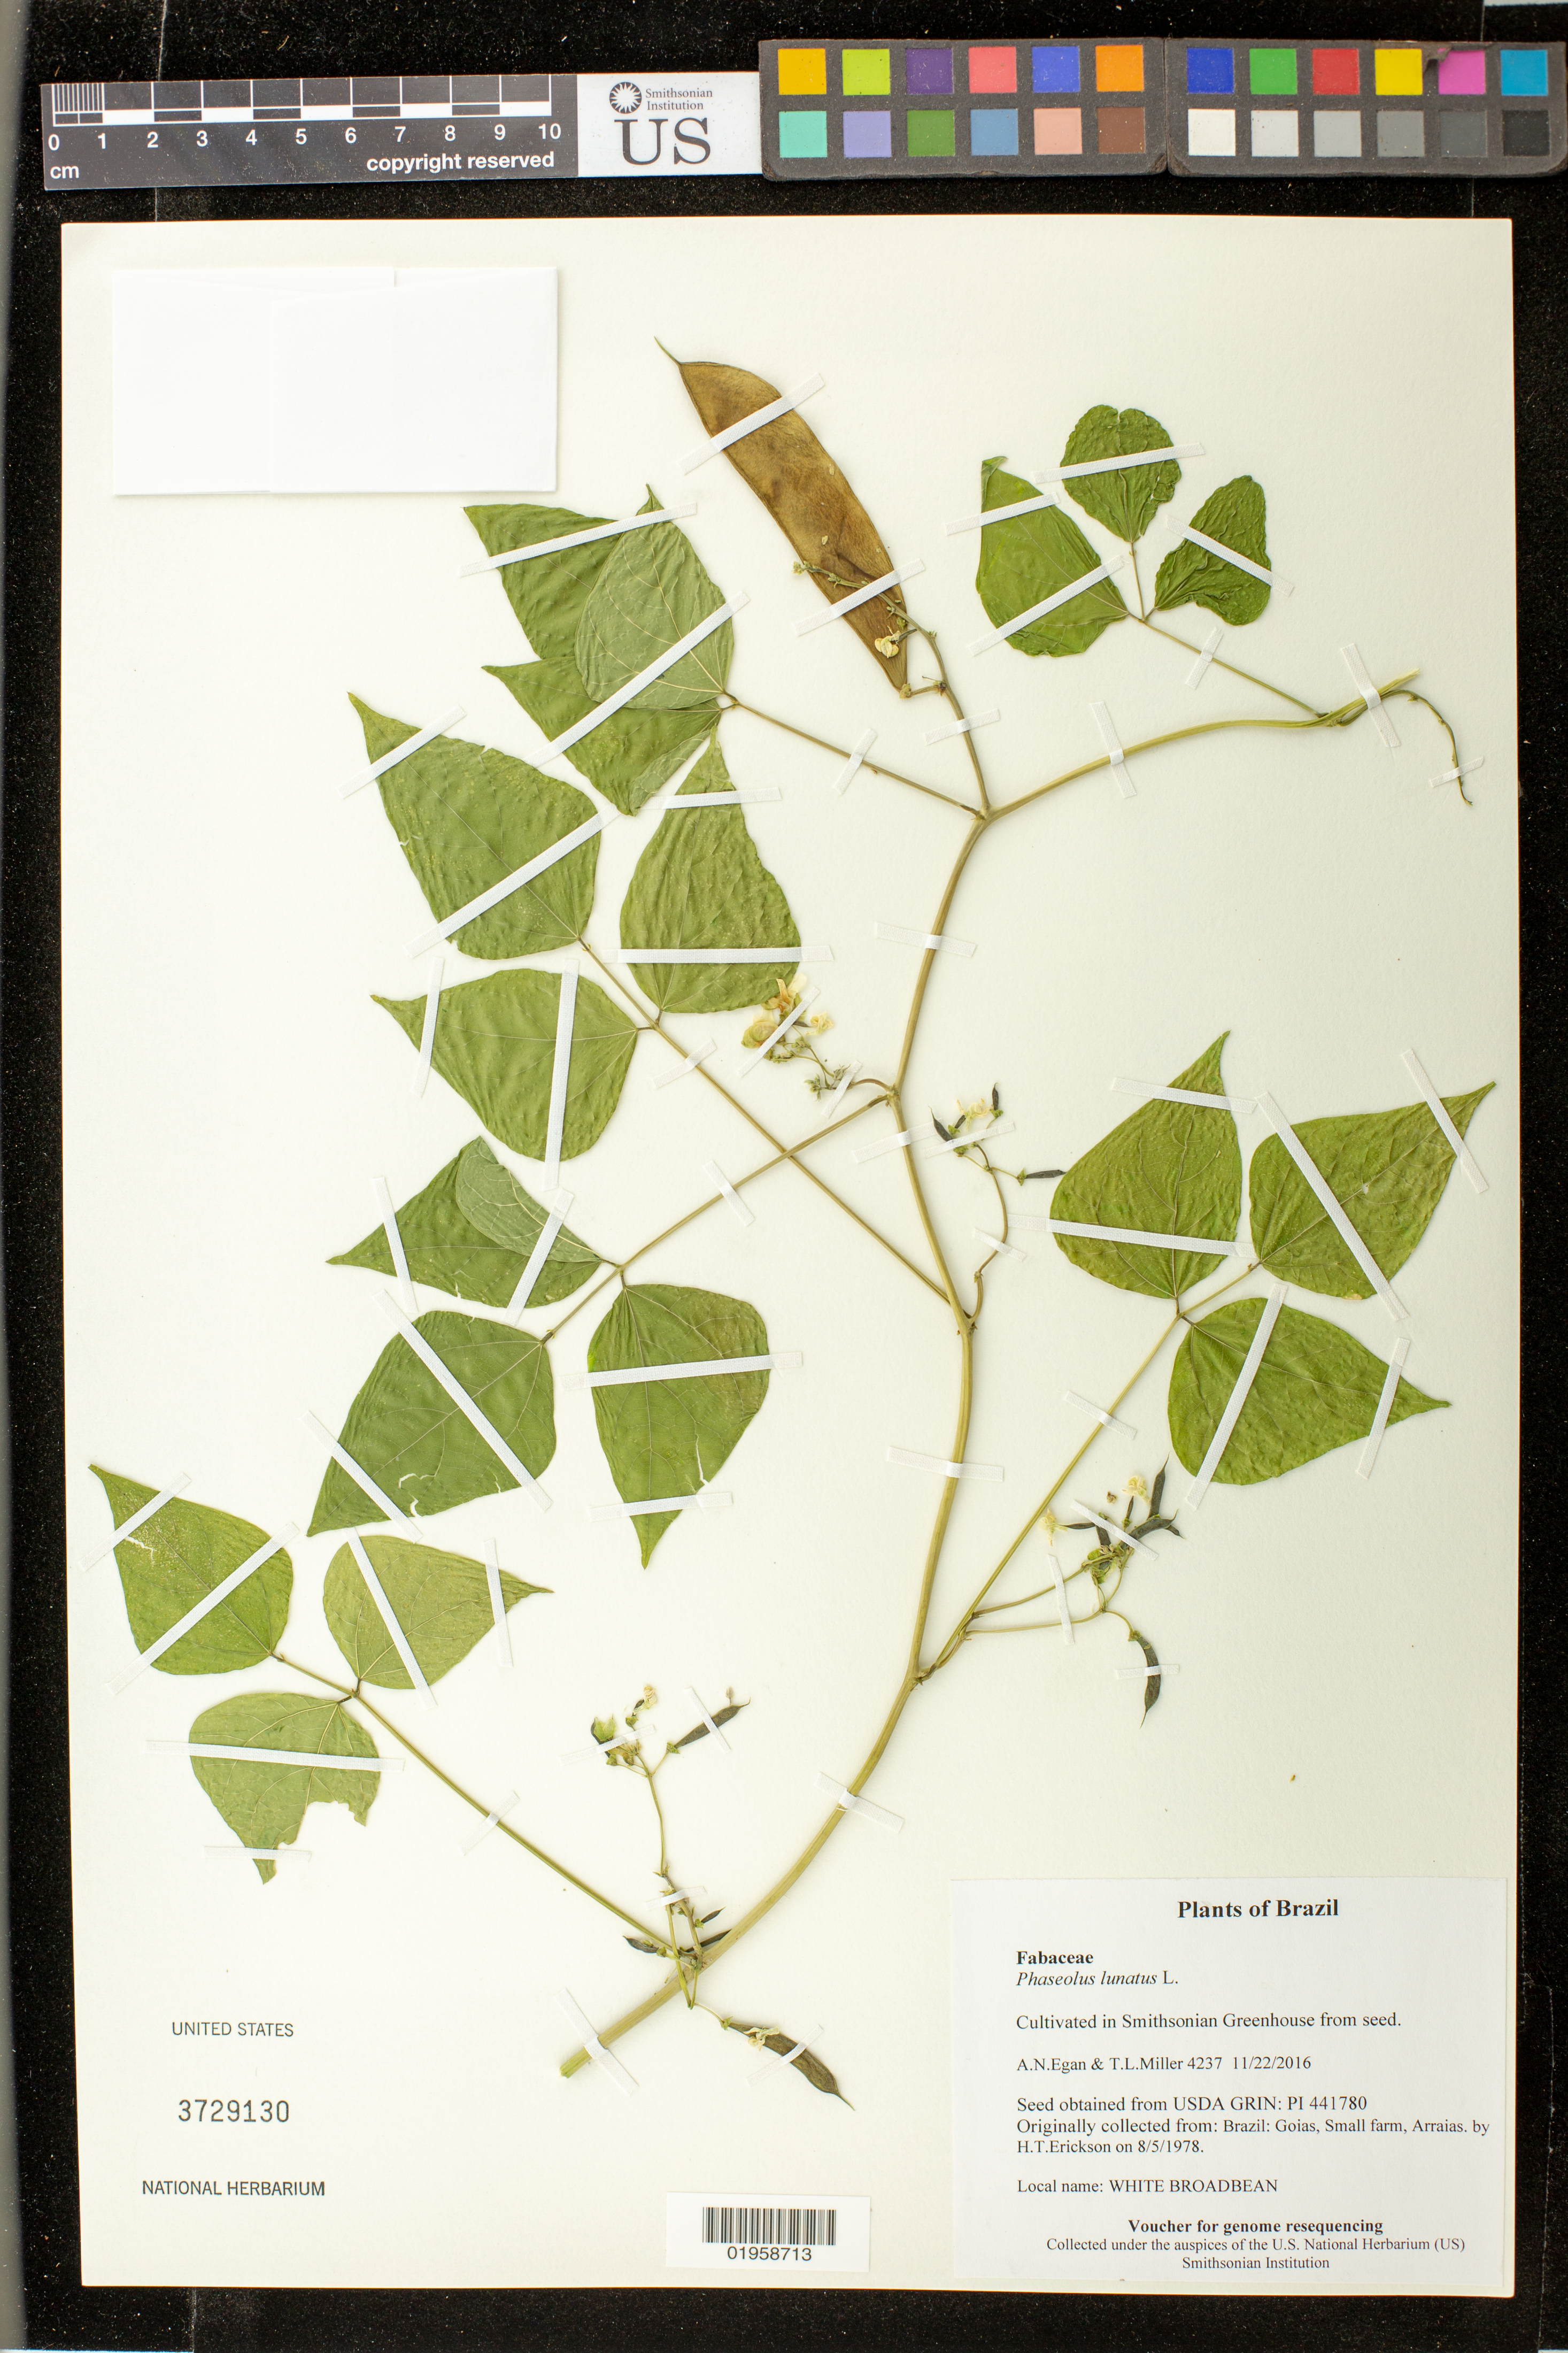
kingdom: Plantae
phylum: Tracheophyta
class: Magnoliopsida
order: Fabales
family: Fabaceae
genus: Phaseolus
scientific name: Phaseolus lunatus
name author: L.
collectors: A. N. Egan & T. L. Miller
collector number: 4237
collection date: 2016-11-22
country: United States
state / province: Maryland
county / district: Prince George's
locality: Smithsonian's Museum Support Ctr; 4210 Suitland Pkwy., NMNH Botany Research Greenhouses. Suitland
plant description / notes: Originally collected in Brazil, Goias, Small farm, Arraias, on 1978-08-05. H.T.Erickson (collector); Grown from seed acquired from the USDA's GRIN seed bank.; White Broadbean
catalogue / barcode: US 3729130